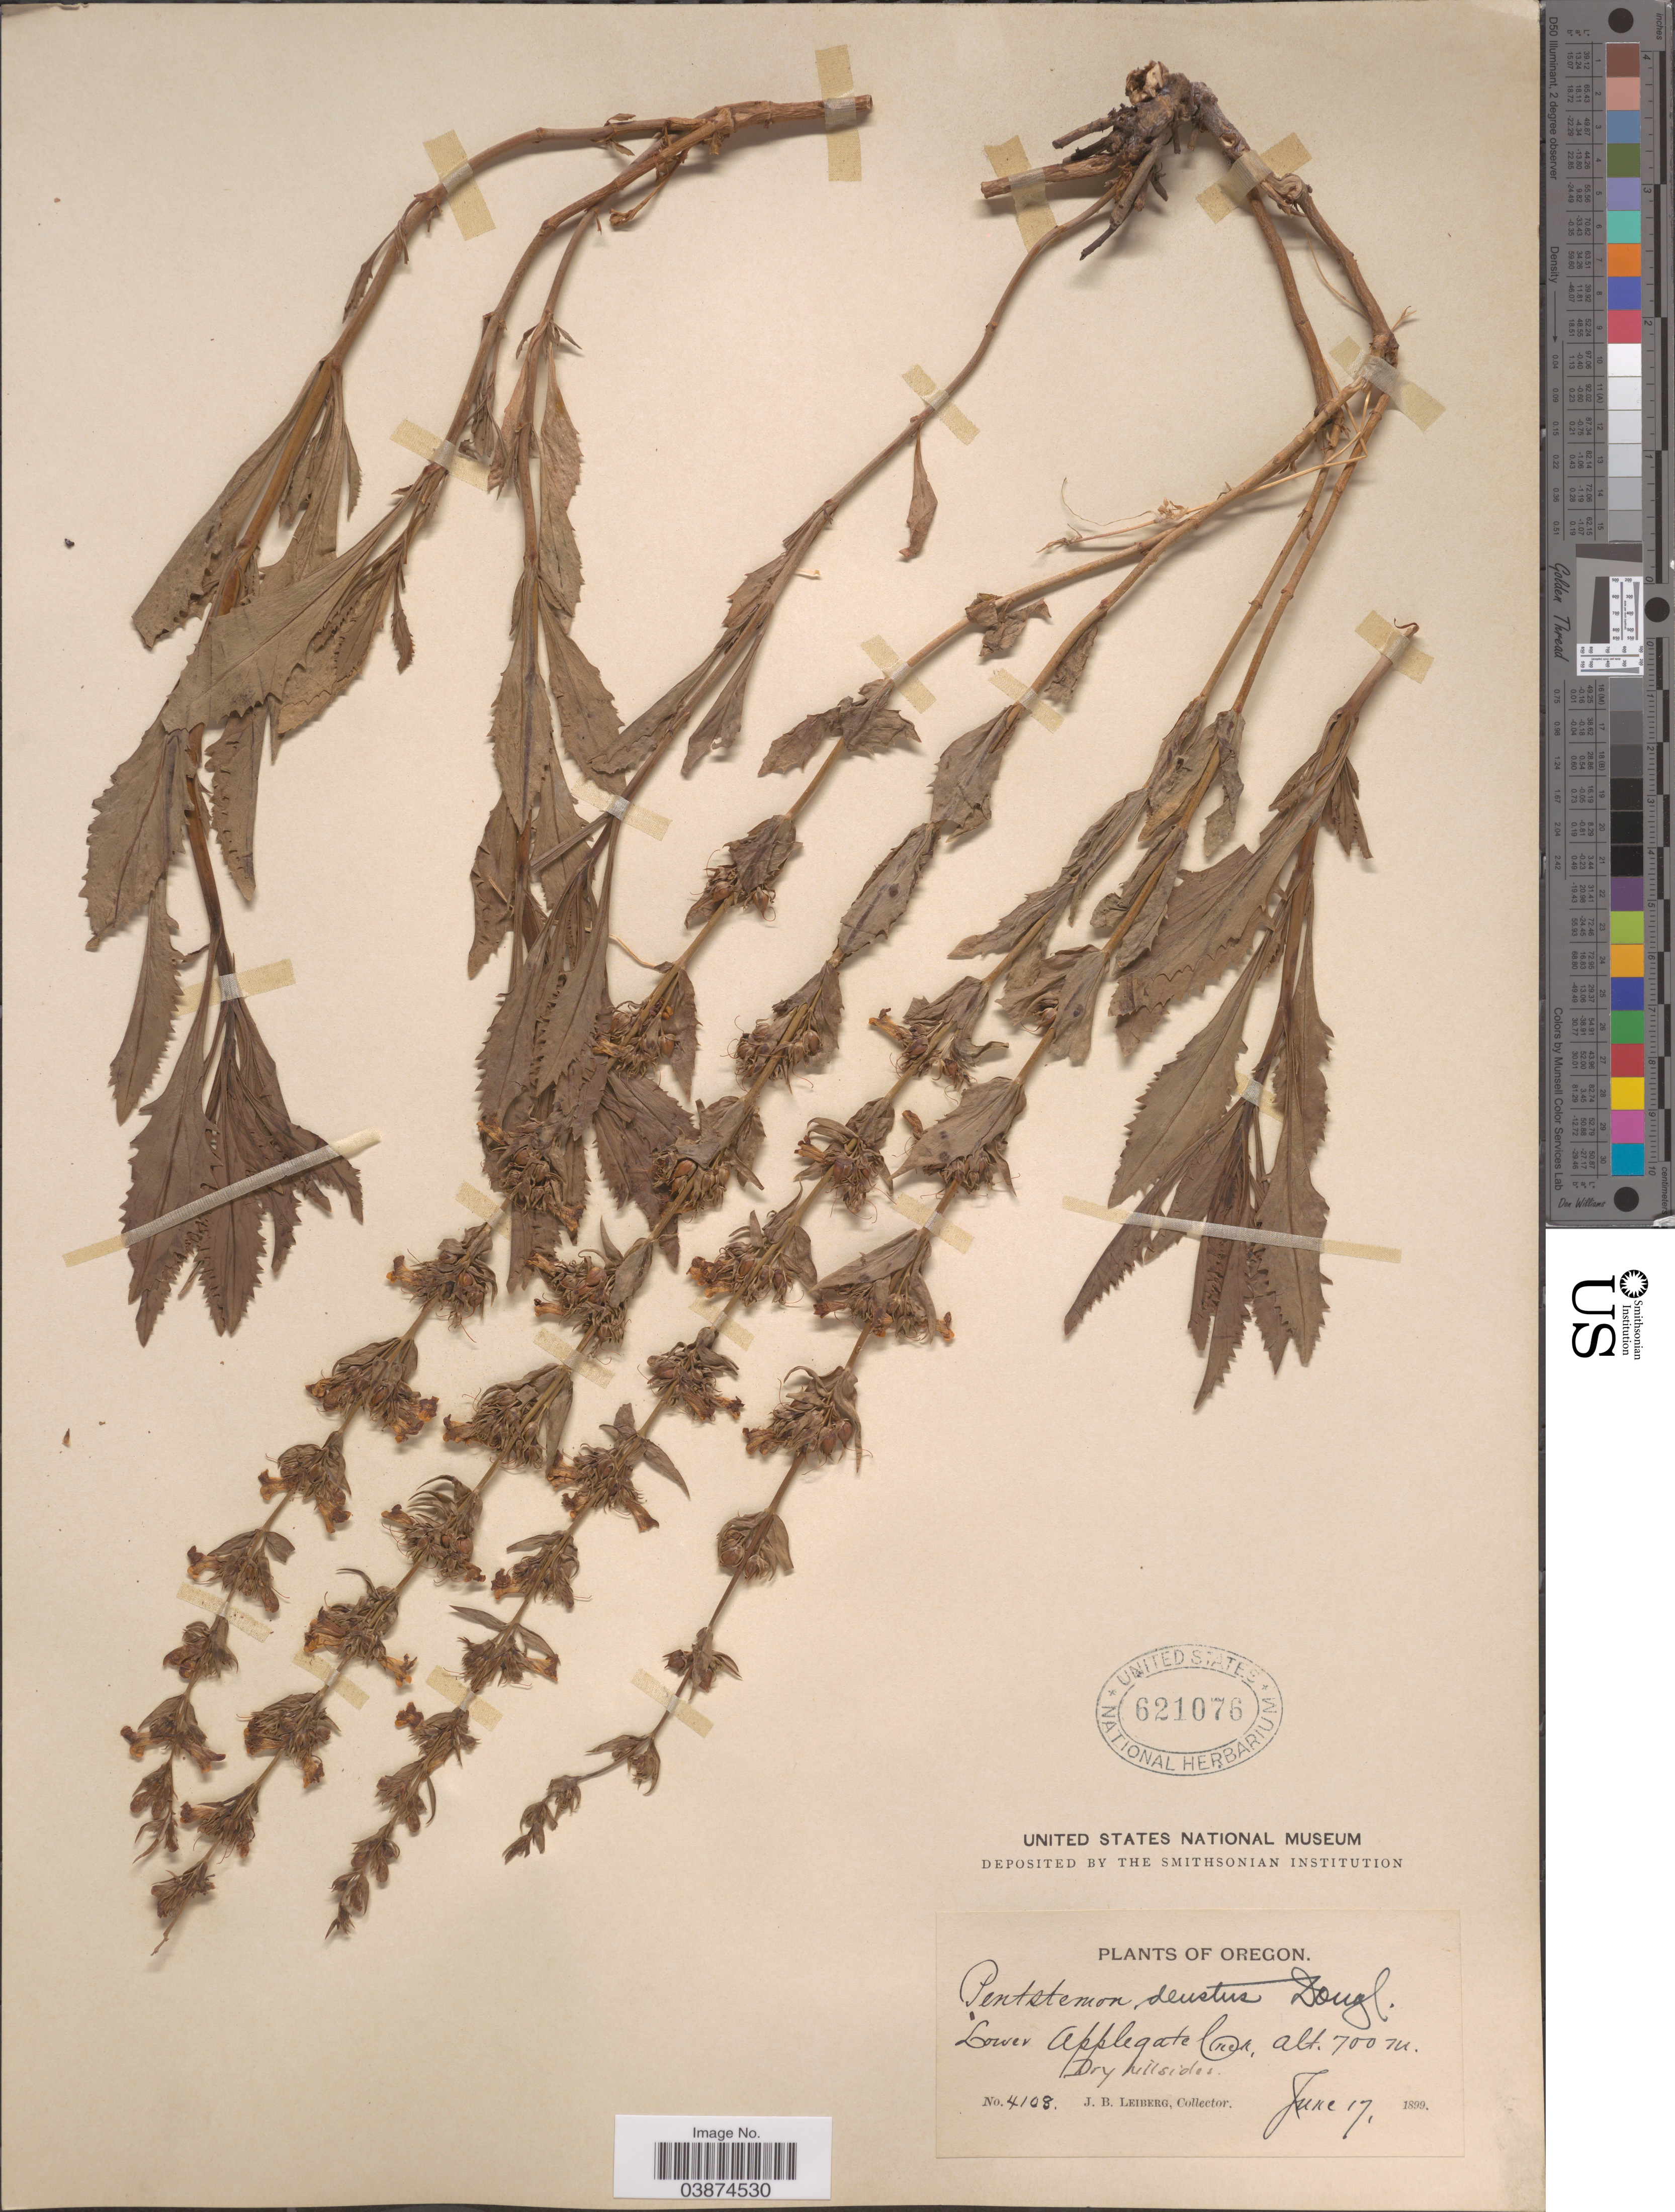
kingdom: Plantae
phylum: Tracheophyta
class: Magnoliopsida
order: Lamiales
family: Plantaginaceae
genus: Penstemon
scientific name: Penstemon deustus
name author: Douglas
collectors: J. B. Leiberg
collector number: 4108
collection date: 1899-06-17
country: United States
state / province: Oregon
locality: Lower Applegate Creek.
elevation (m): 700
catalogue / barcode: US 621076